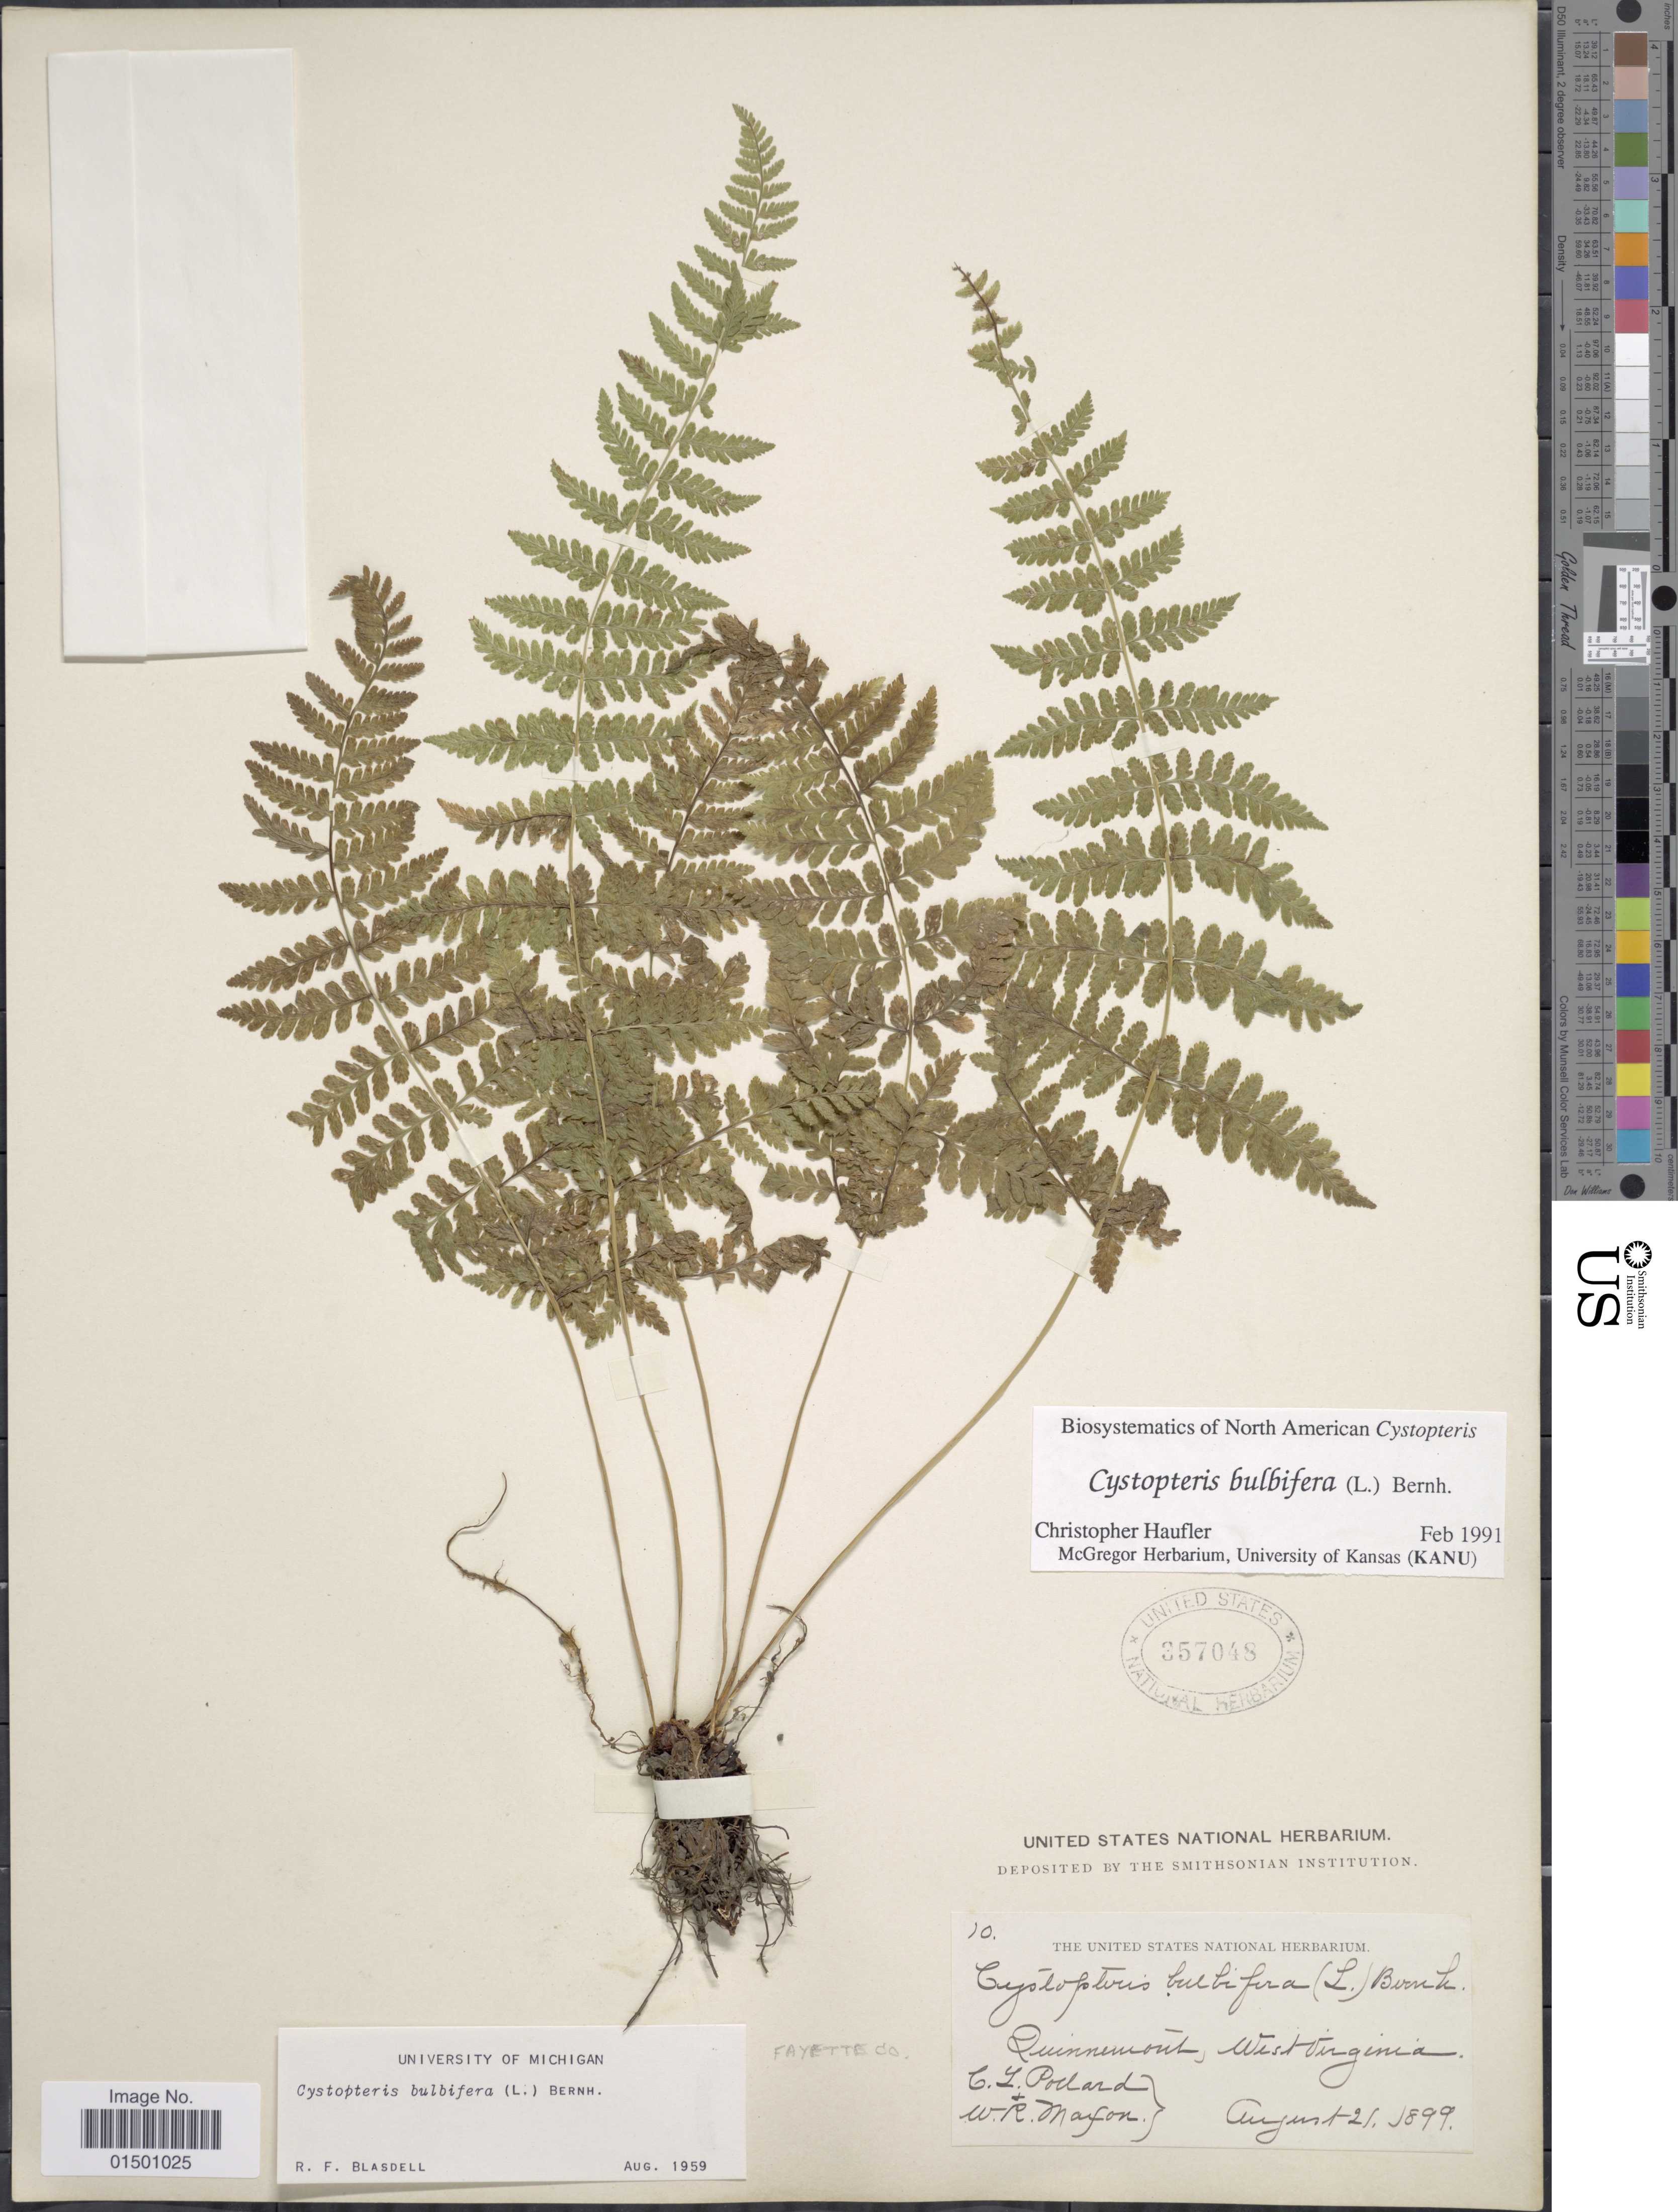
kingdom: Plantae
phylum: Tracheophyta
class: Polypodiopsida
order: Polypodiales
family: Cystopteridaceae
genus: Cystopteris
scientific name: Cystopteris bulbifera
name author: (L.) Bernh.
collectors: C. L. Pollard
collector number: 10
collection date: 1899-08-21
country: United States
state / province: West Virginia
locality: Quinnimont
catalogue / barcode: US 357048